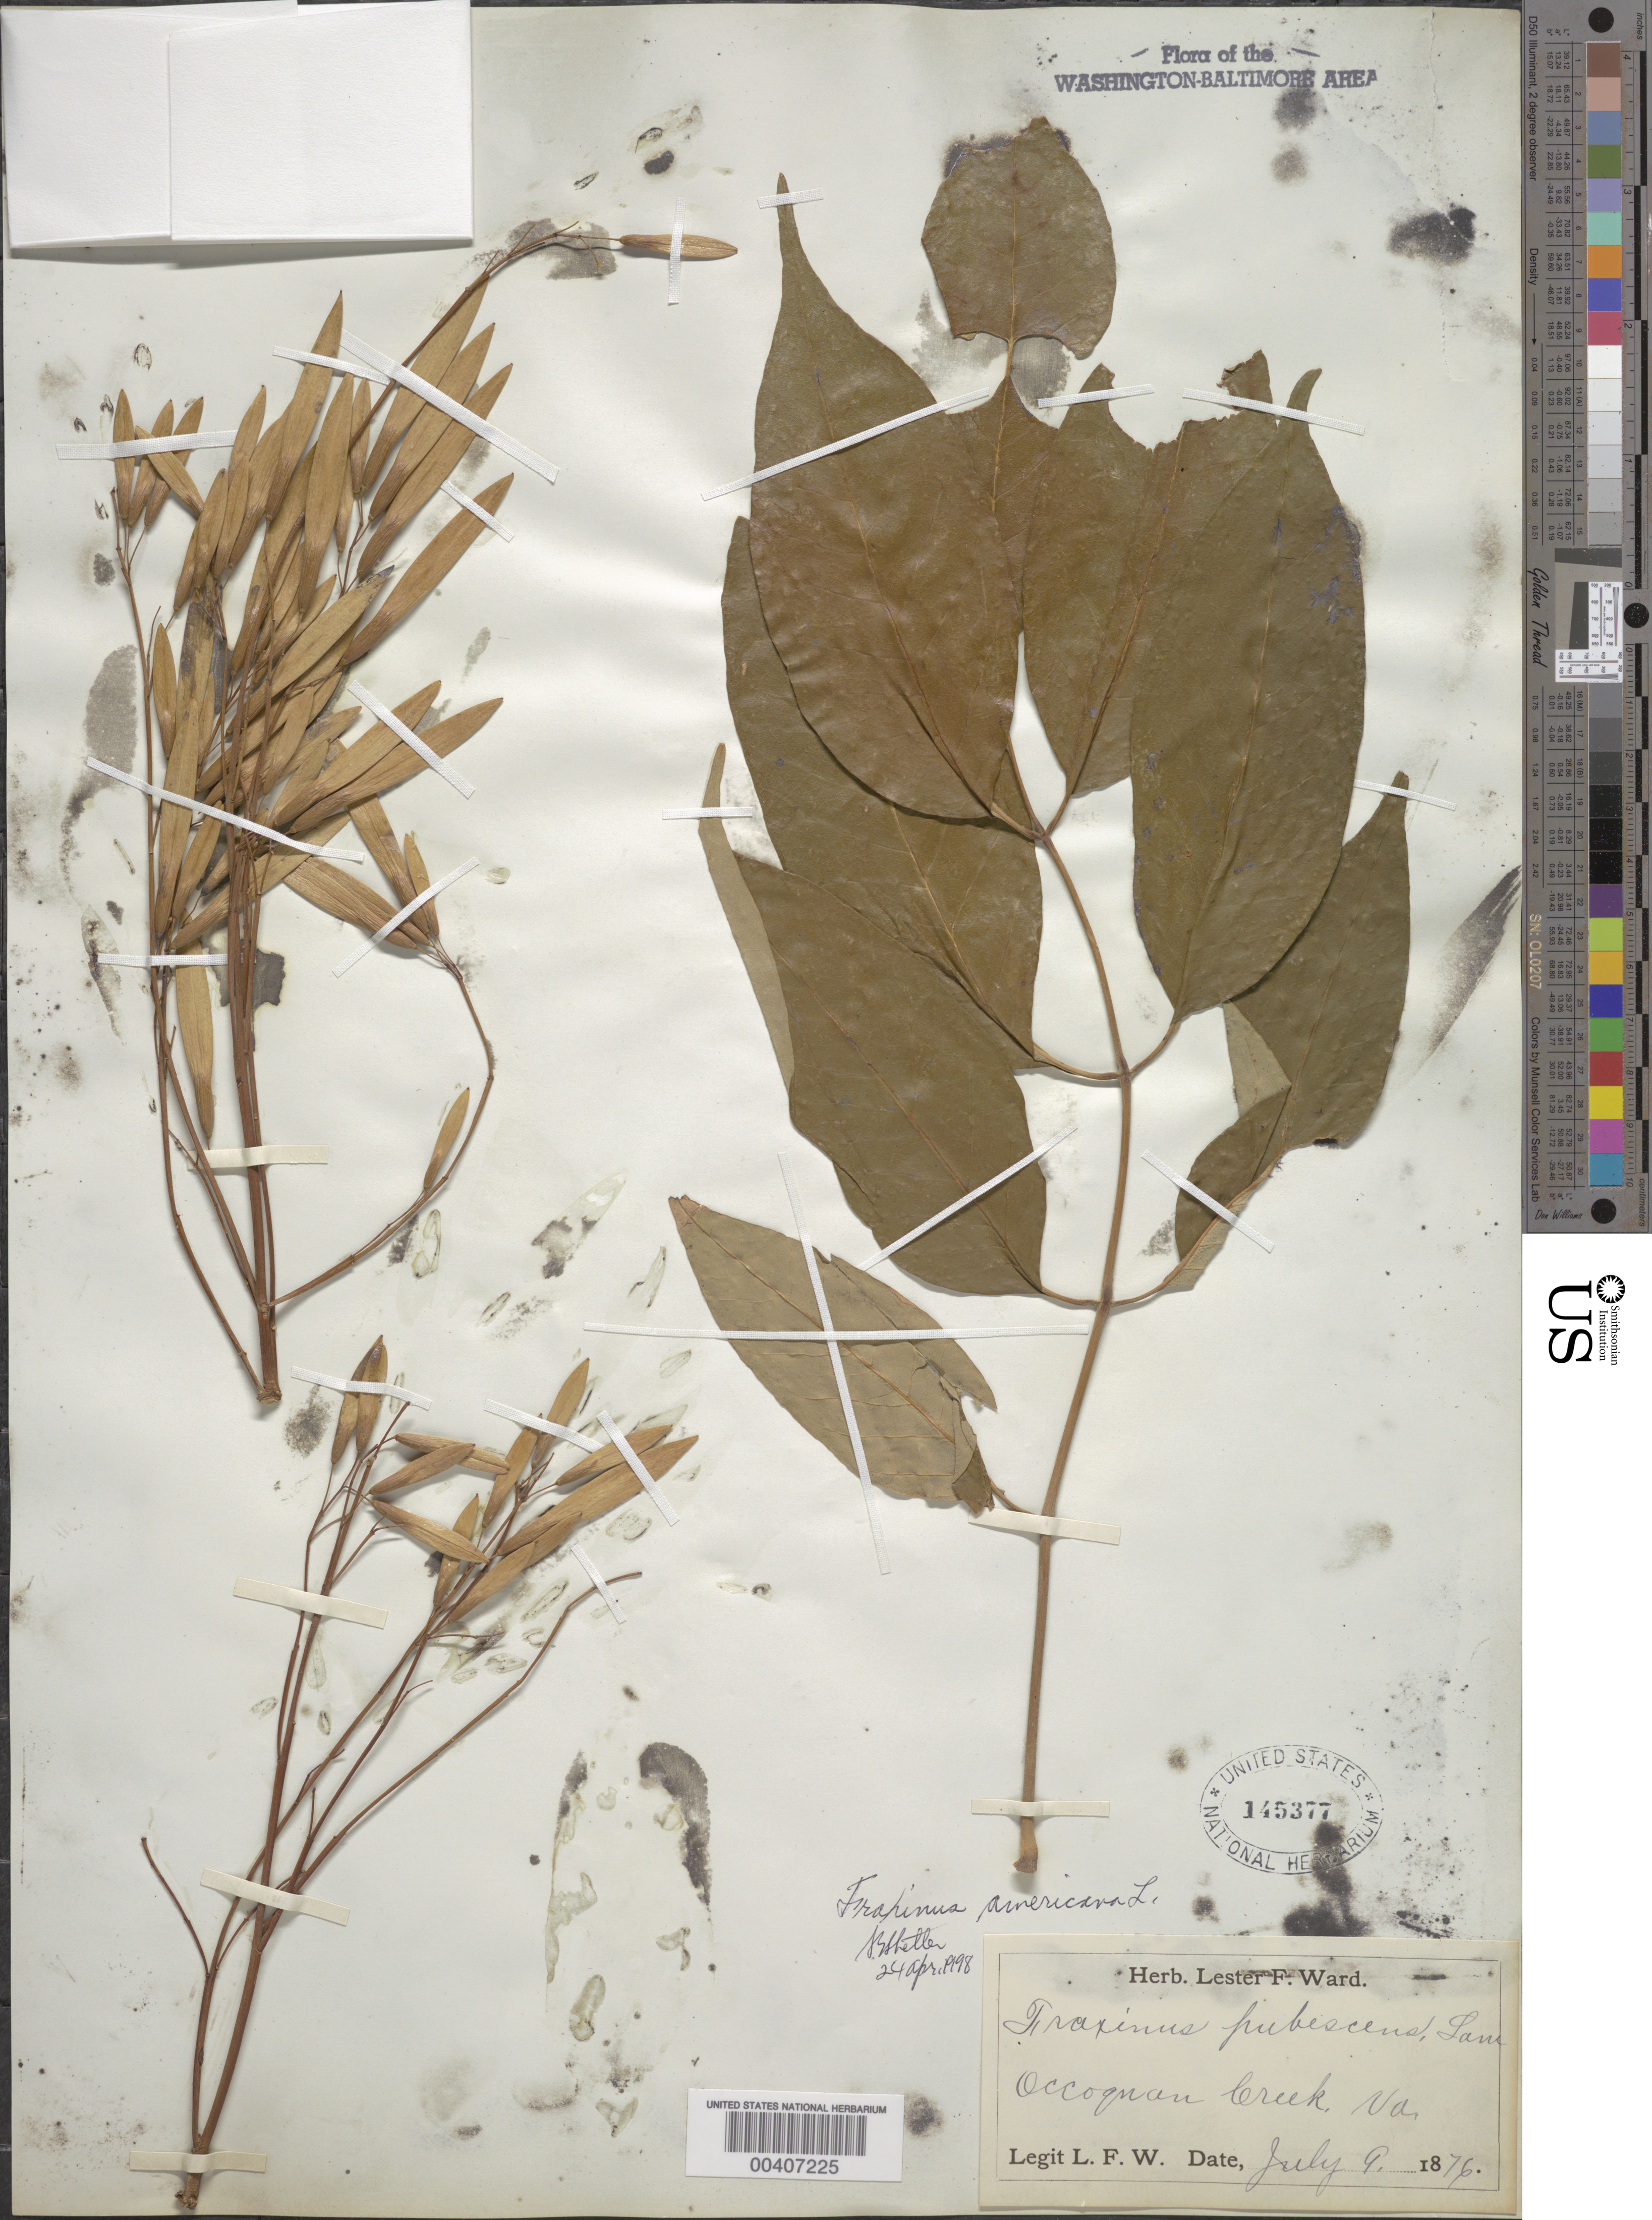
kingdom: Plantae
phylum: Tracheophyta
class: Magnoliopsida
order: Lamiales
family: Oleaceae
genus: Fraxinus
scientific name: Fraxinus americana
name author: L.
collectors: L. F. Ward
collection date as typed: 09 Jul 1876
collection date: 1876-07-09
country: United States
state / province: Virginia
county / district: Prince William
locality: Occoquan Creek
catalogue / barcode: US 145377